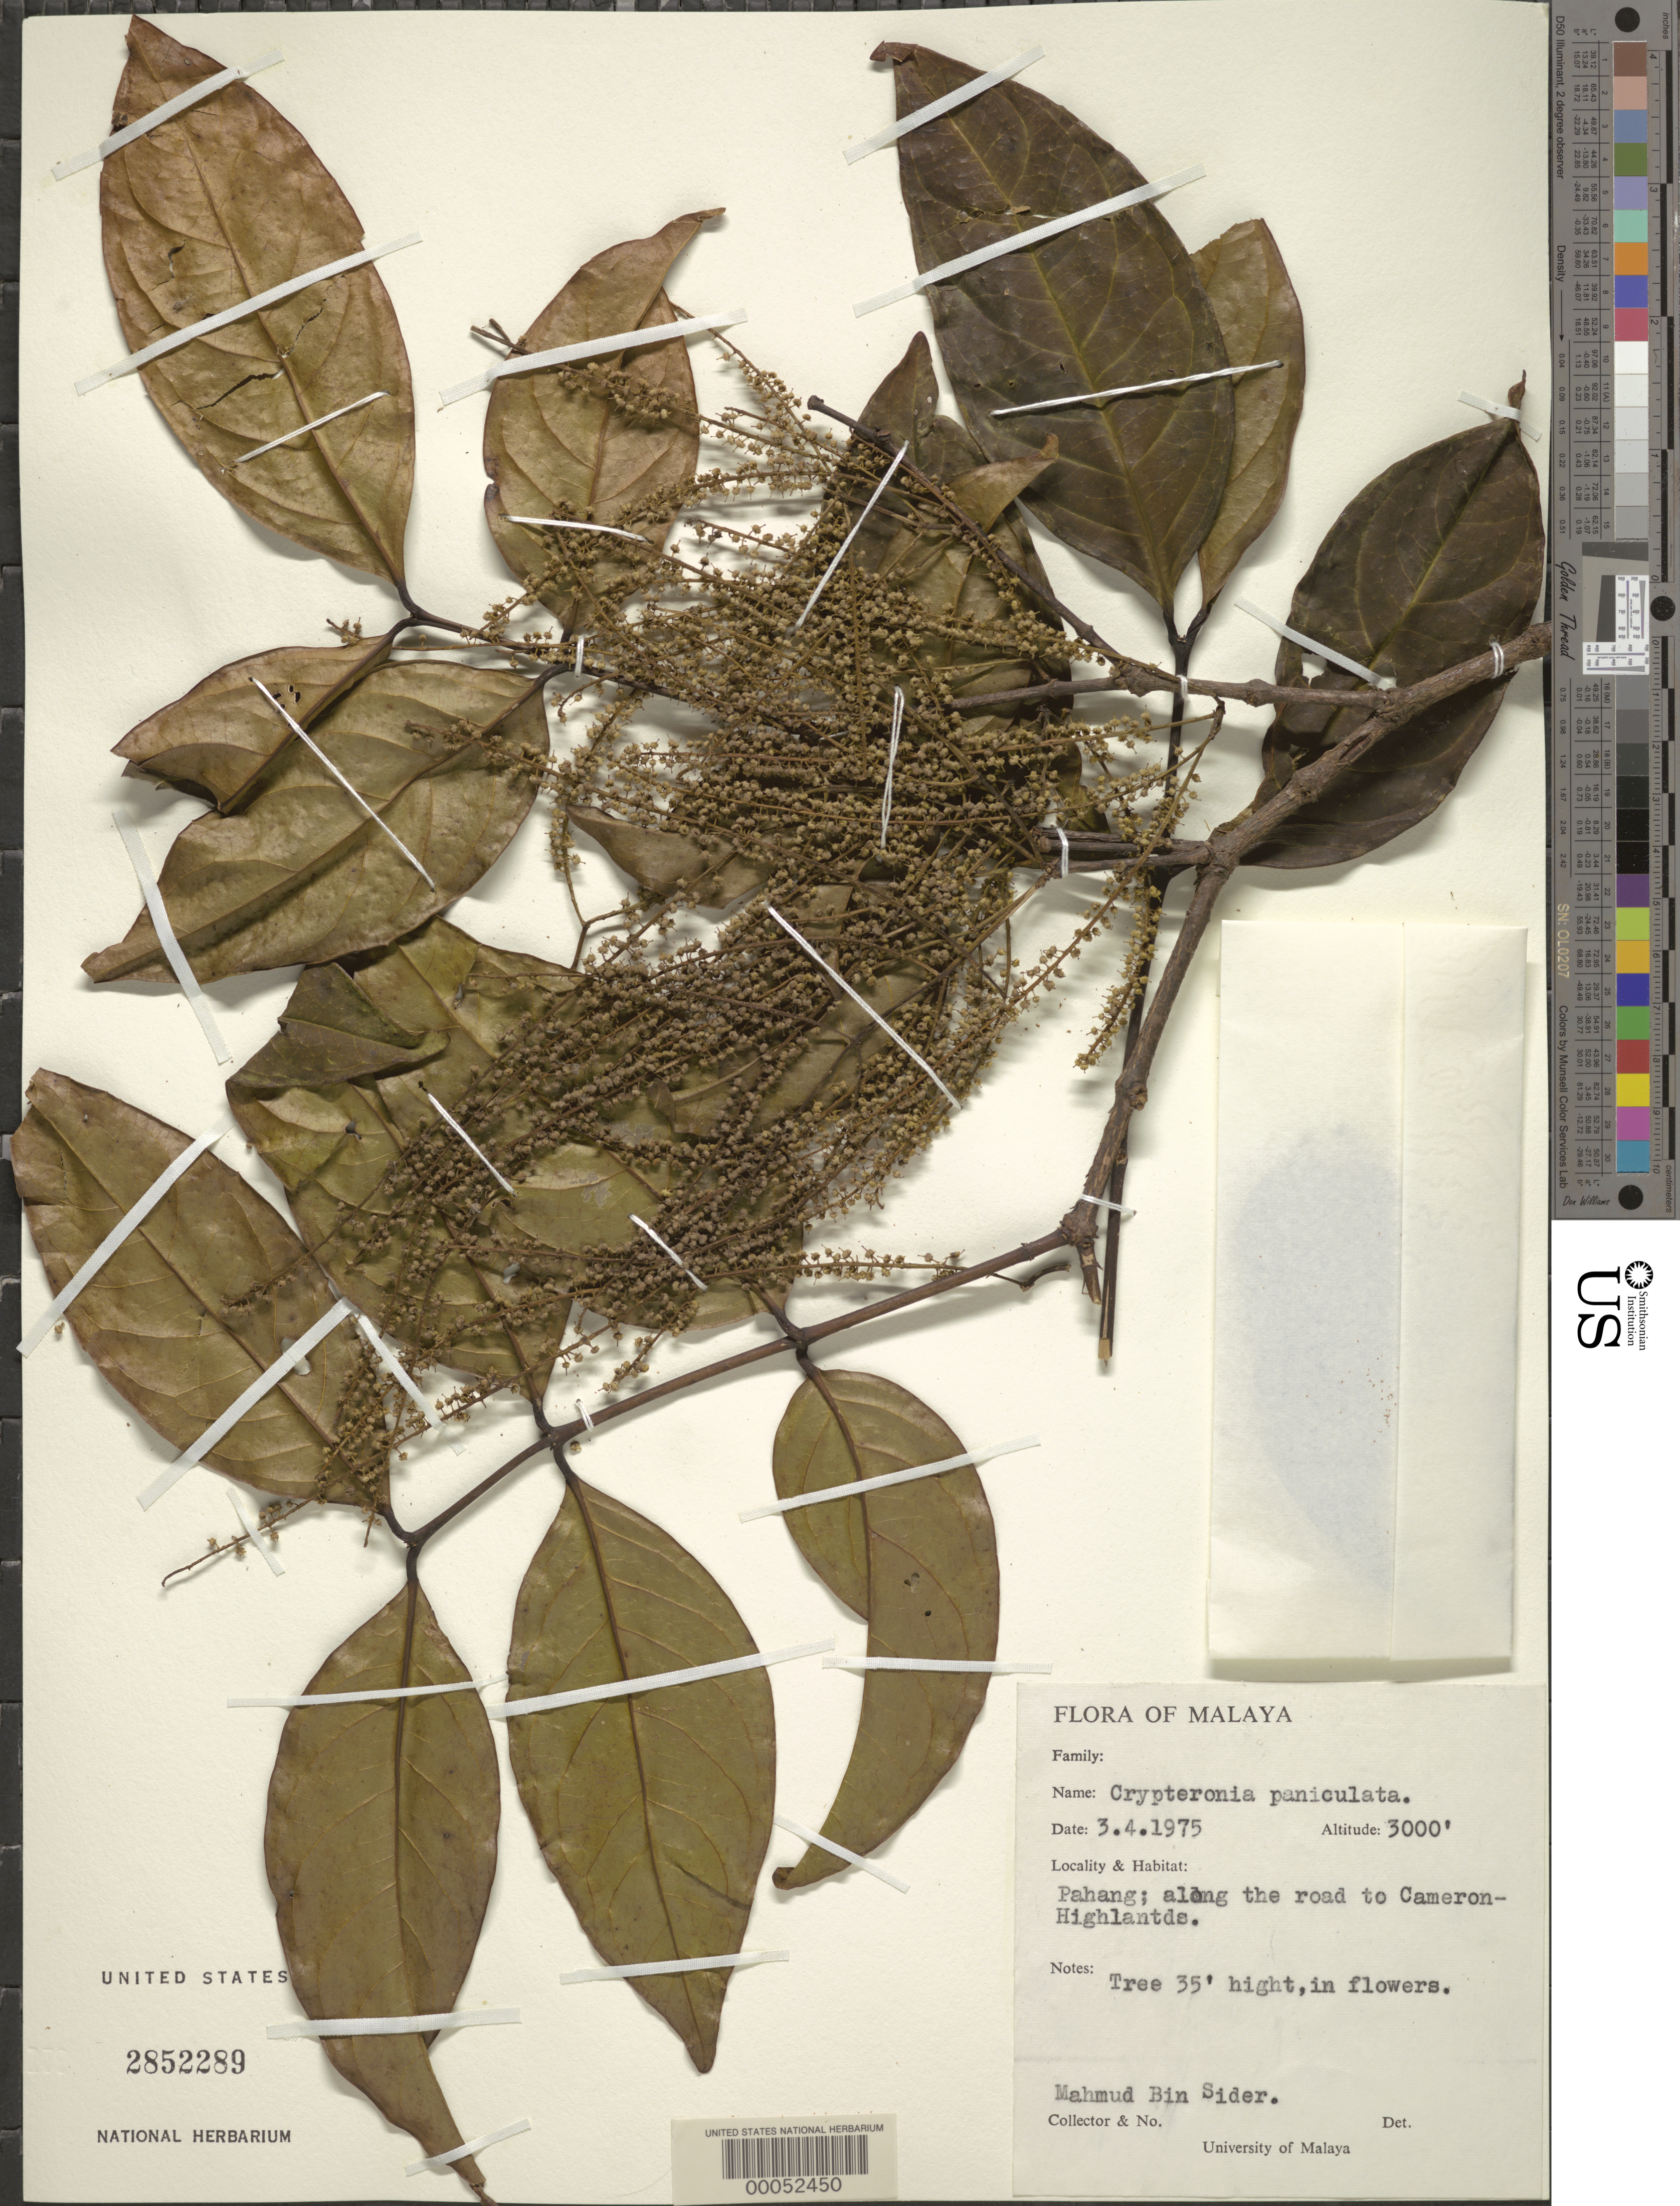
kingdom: Plantae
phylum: Tracheophyta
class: Magnoliopsida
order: Myrtales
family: Crypteroniaceae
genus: Crypteronia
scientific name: Crypteronia paniculata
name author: Blume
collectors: B. Mahmud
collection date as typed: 03 Apr 1975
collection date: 1975-04-03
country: Malaysia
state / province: Pulau Pinang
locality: Along road to cameron-highlands [Malay Peninsula]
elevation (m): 914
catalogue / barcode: US 2852289